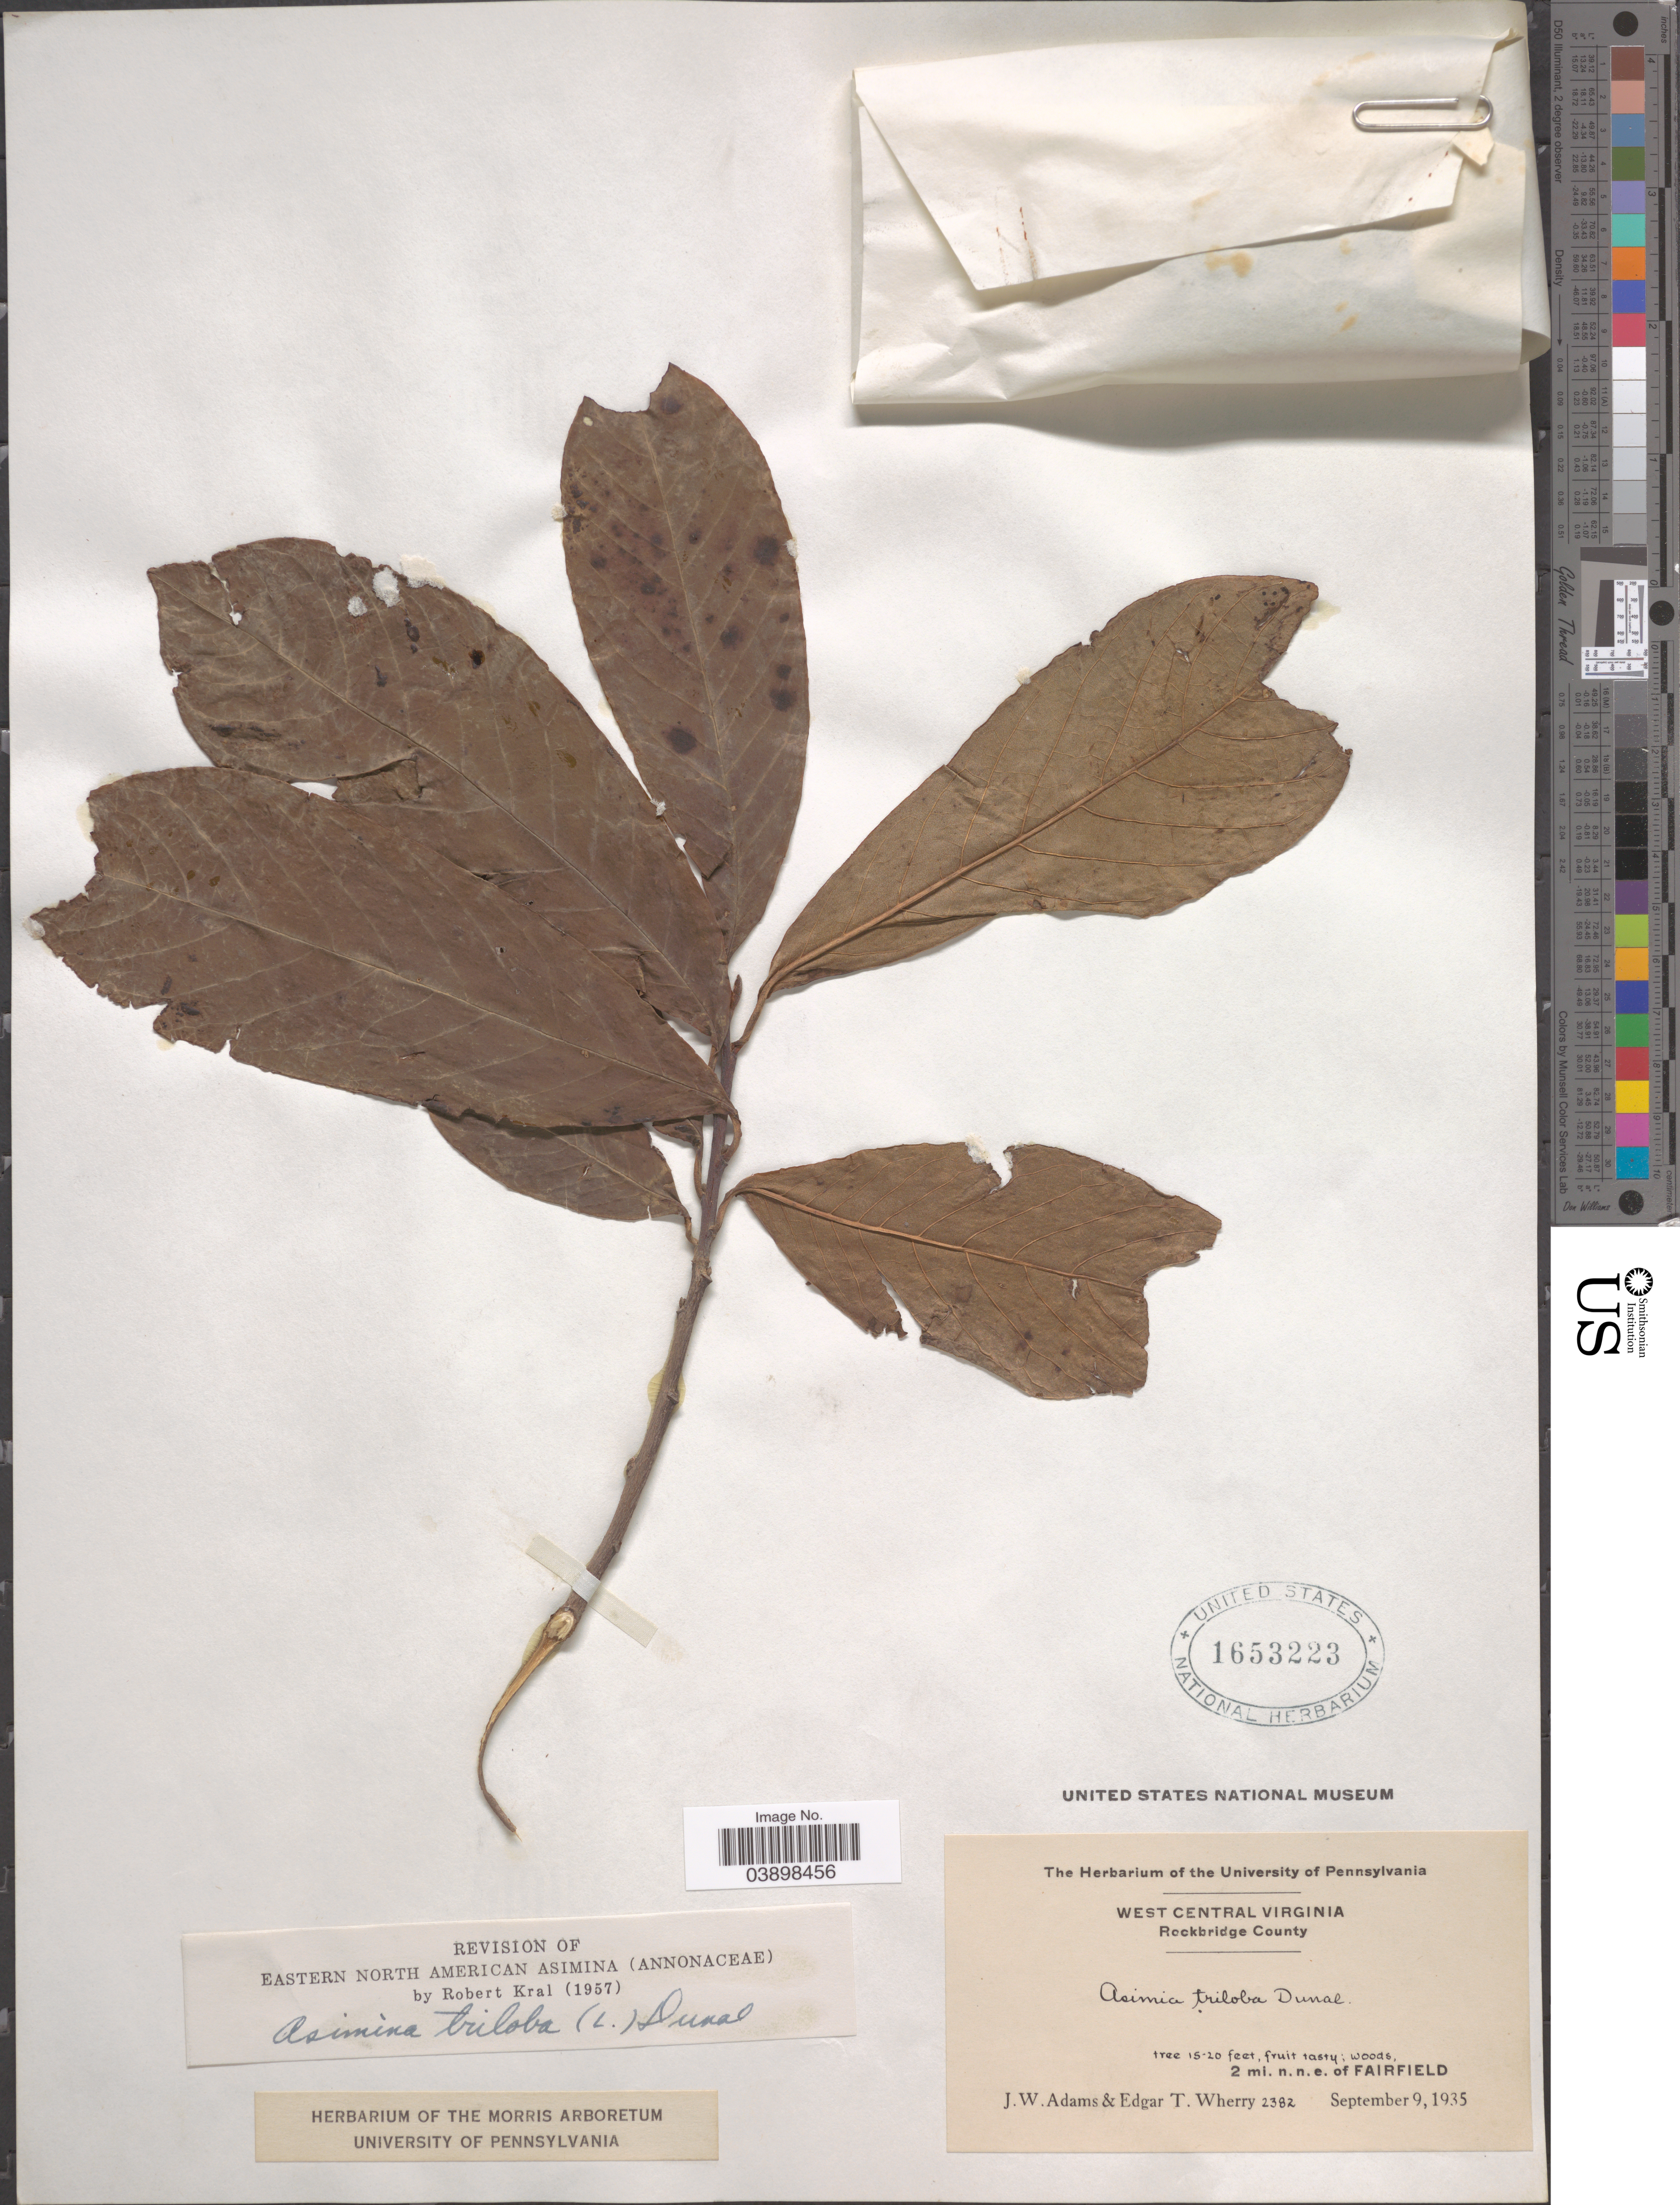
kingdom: Plantae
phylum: Tracheophyta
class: Magnoliopsida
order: Magnoliales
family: Annonaceae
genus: Asimina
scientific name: Asimina triloba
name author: (L.) Dunal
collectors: J. Adams & E. T. Wherry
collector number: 2382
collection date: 1935-09-09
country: United States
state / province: Virginia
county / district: Rockbridge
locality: West Central Virginia. Rockbridge County. 2 mi. n.n.e. of Fairfield.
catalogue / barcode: US 1653223